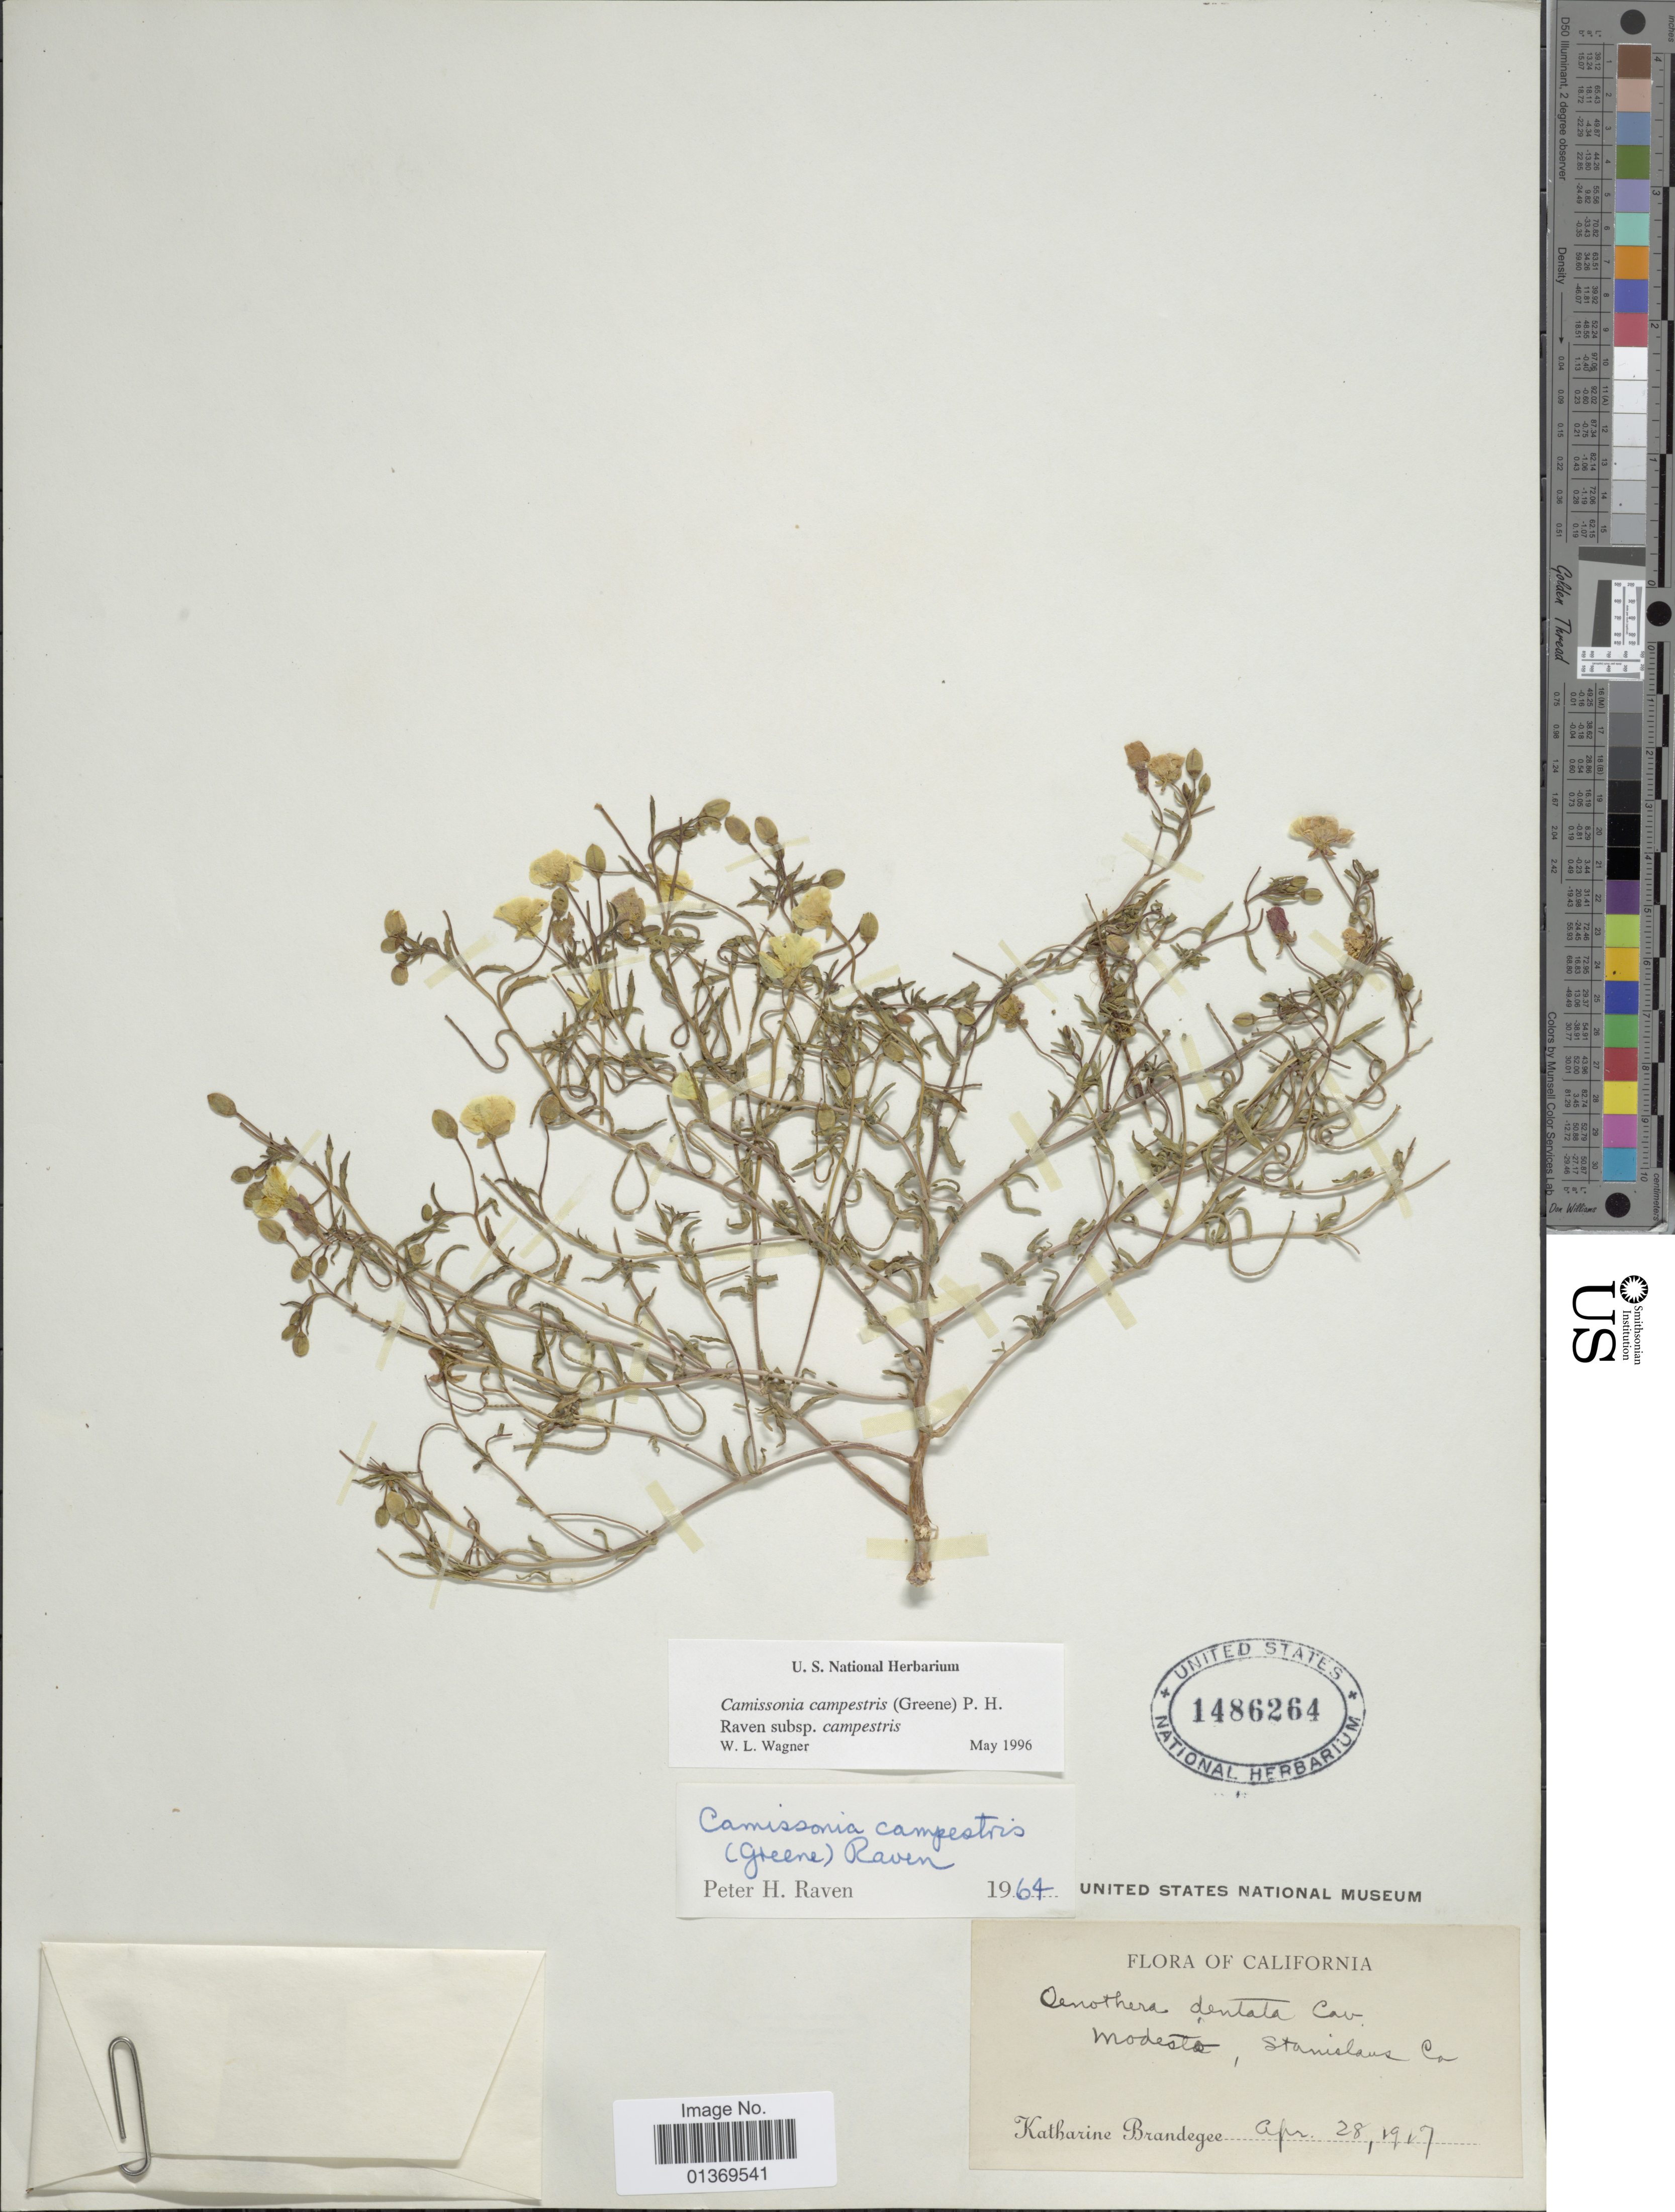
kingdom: Plantae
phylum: Tracheophyta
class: Magnoliopsida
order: Myrtales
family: Onagraceae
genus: Camissonia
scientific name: Camissonia campestris subsp. campestris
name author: (Greene) P.H. Raven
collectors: M. K. Brandegee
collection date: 1917-04-28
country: United States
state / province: California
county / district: Stanislaus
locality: Modesto, Stanislaus Co.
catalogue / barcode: US 1486264